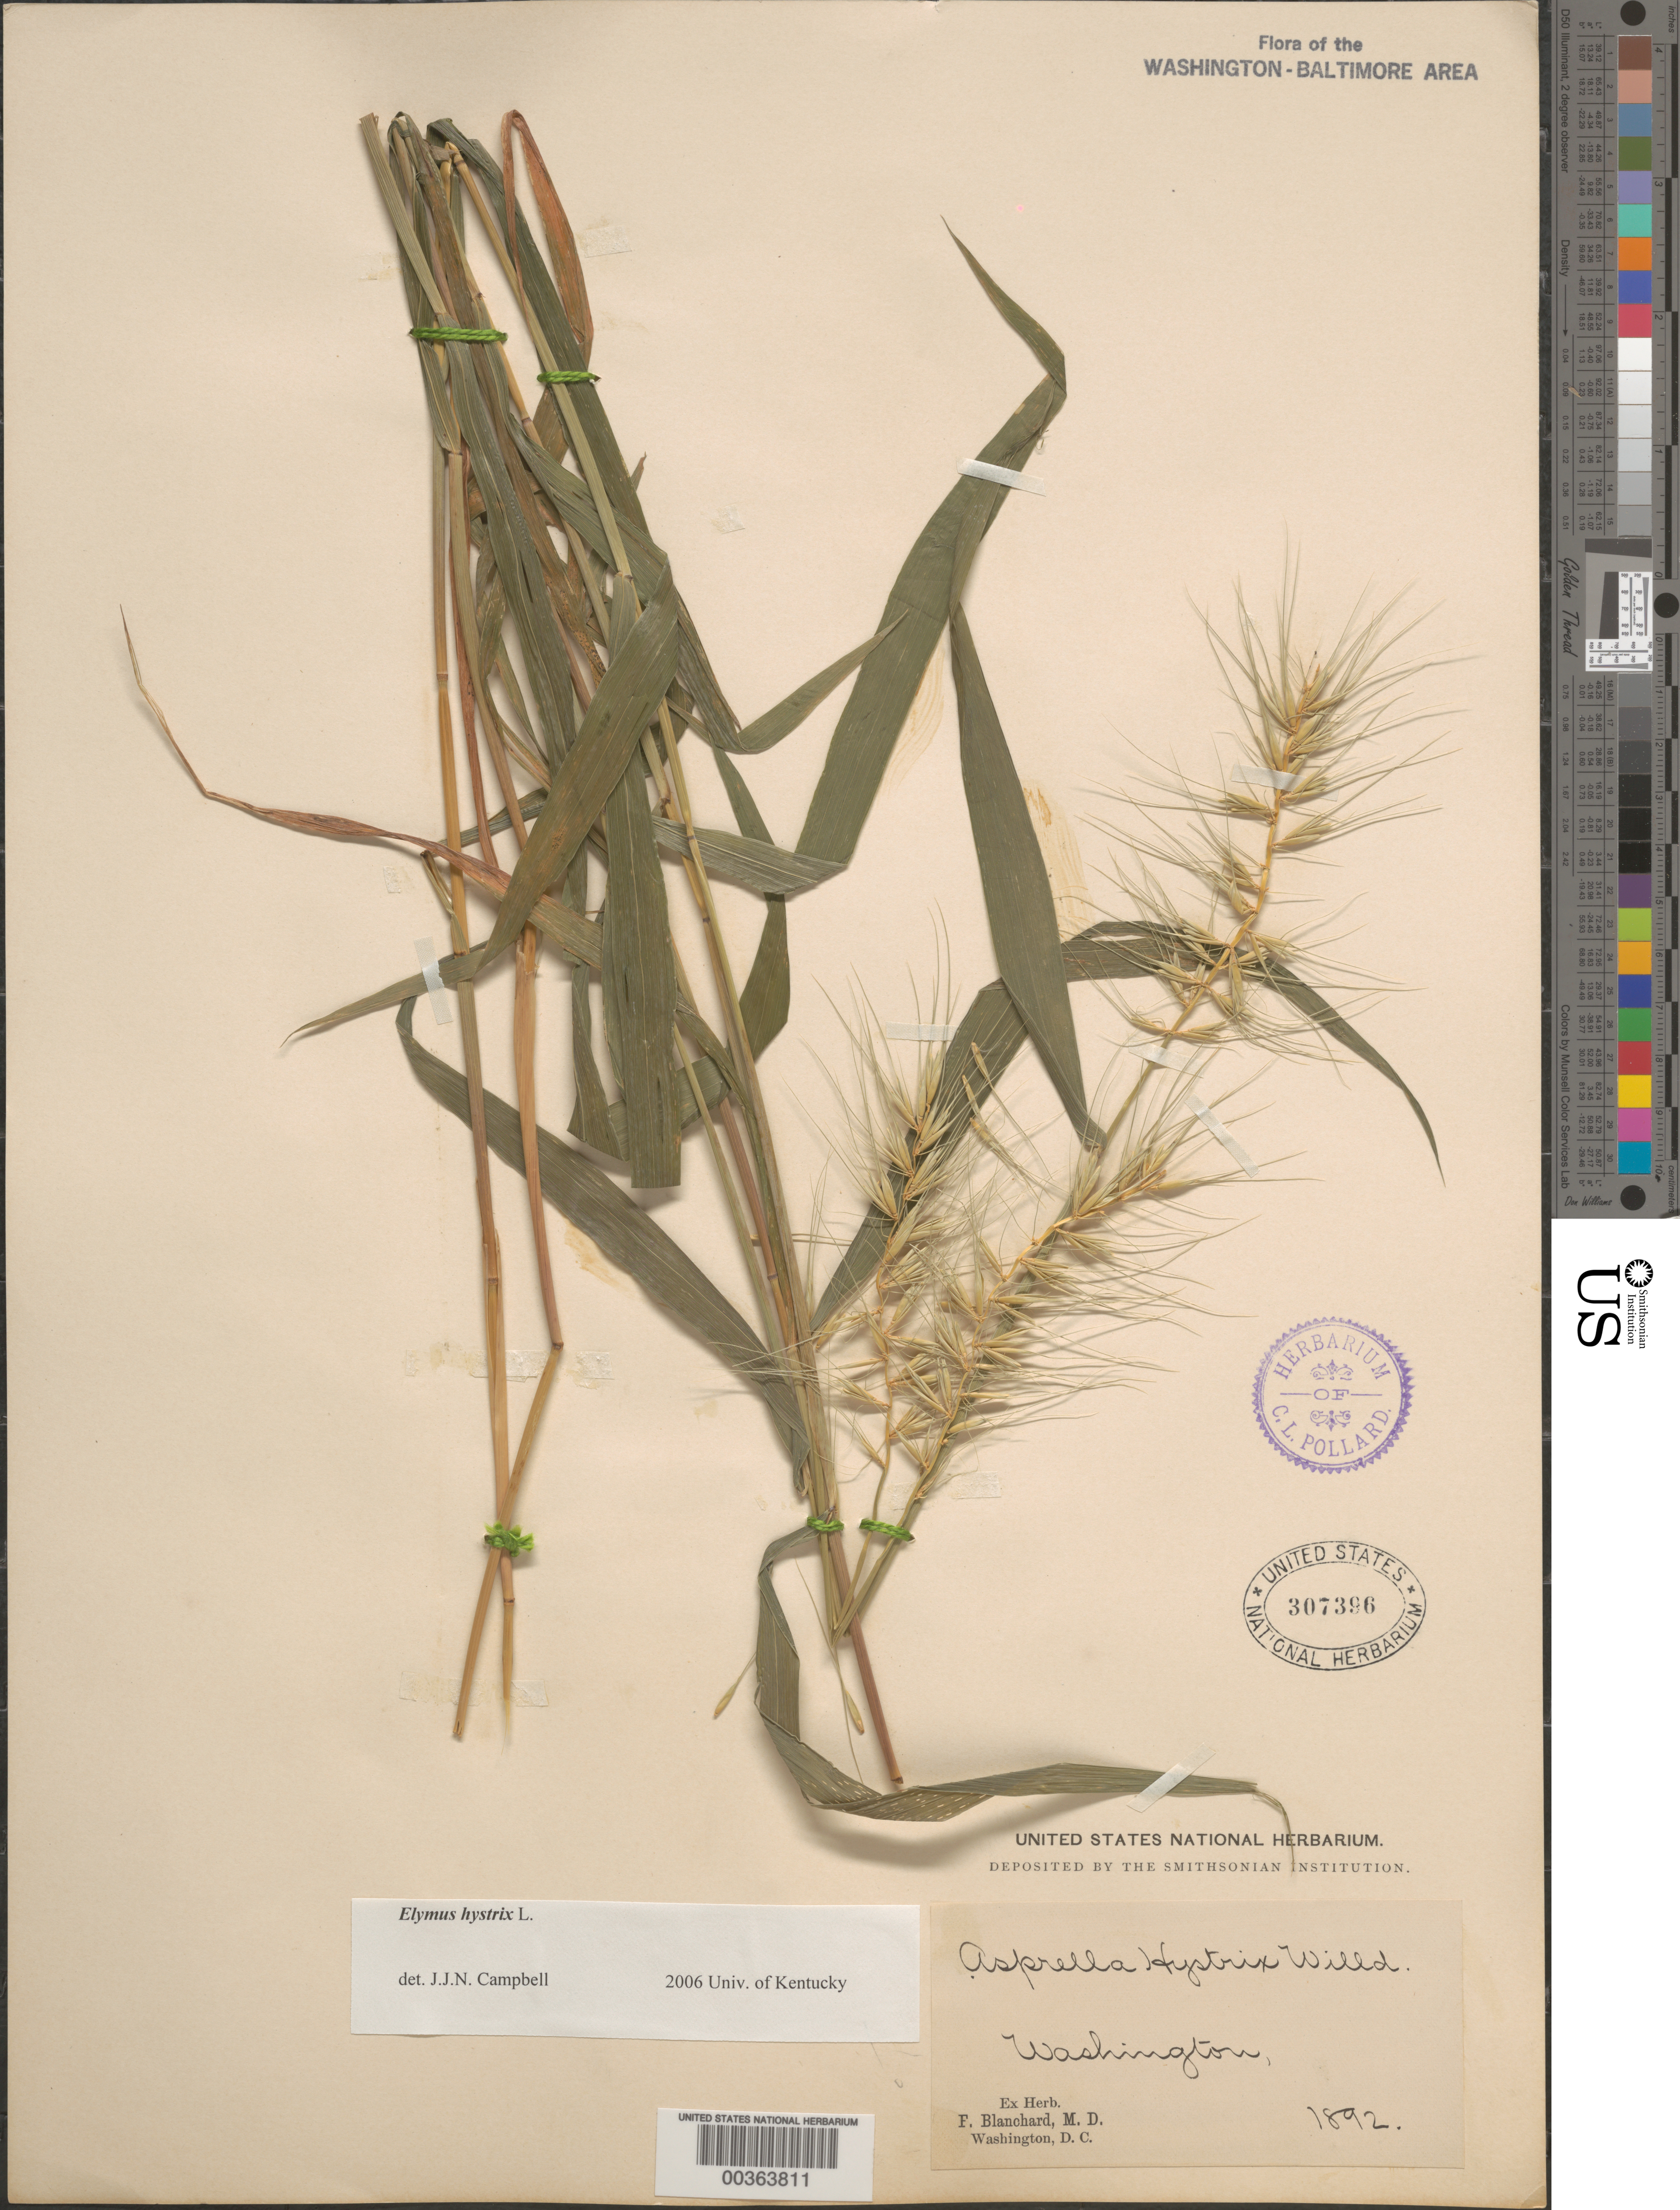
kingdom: Plantae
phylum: Tracheophyta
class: Liliopsida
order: Poales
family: Poaceae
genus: Elymus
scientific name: Elymus hystrix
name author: L.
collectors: F. Blanchard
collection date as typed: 1892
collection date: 1892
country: United States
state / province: District of Columbia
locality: Washington DC area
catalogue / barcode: US 307396